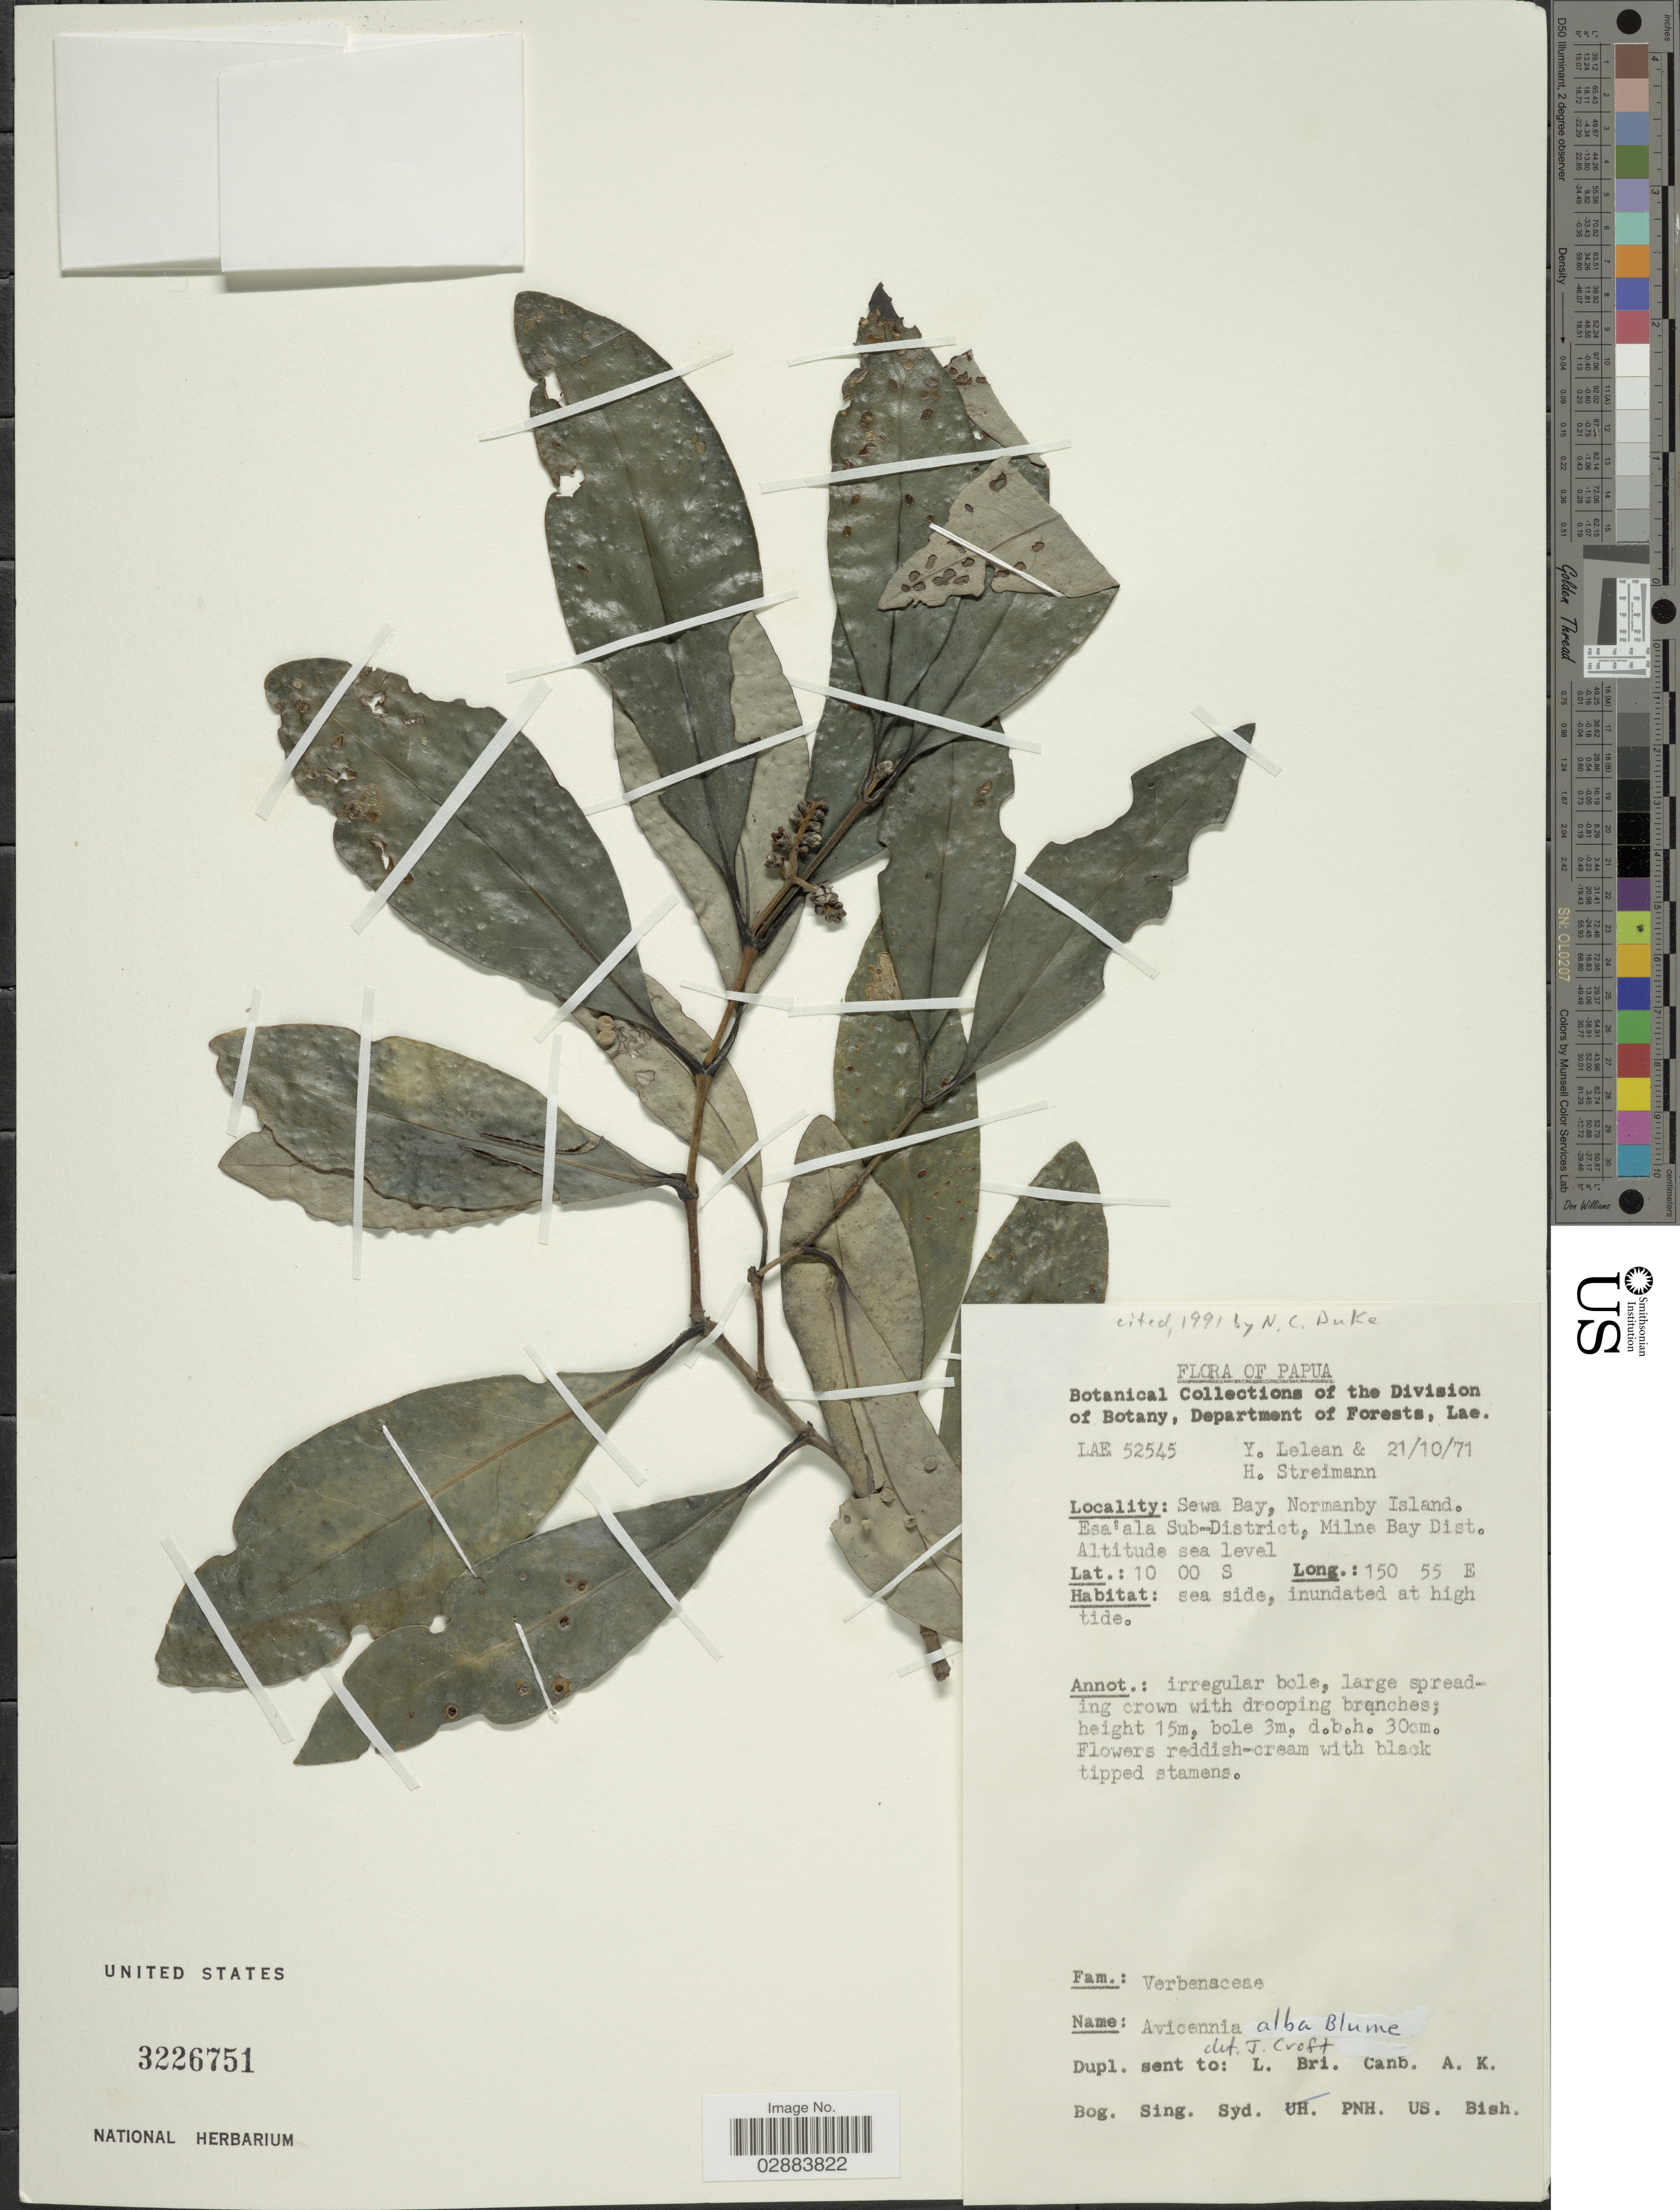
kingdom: Plantae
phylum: Tracheophyta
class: Magnoliopsida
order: Lamiales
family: Acanthaceae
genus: Avicennia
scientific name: Avicennia alba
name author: Blume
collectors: Y. Lelean & H. Streimann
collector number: LAE 52545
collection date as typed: Transcribed d/m/y: 21/10/71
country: Papua New Guinea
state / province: Milne Bay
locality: Papua. Sewa Bay, Normanby Island. Esa'ala Sub-District, Milne Bay Dist.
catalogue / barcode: US 3226751